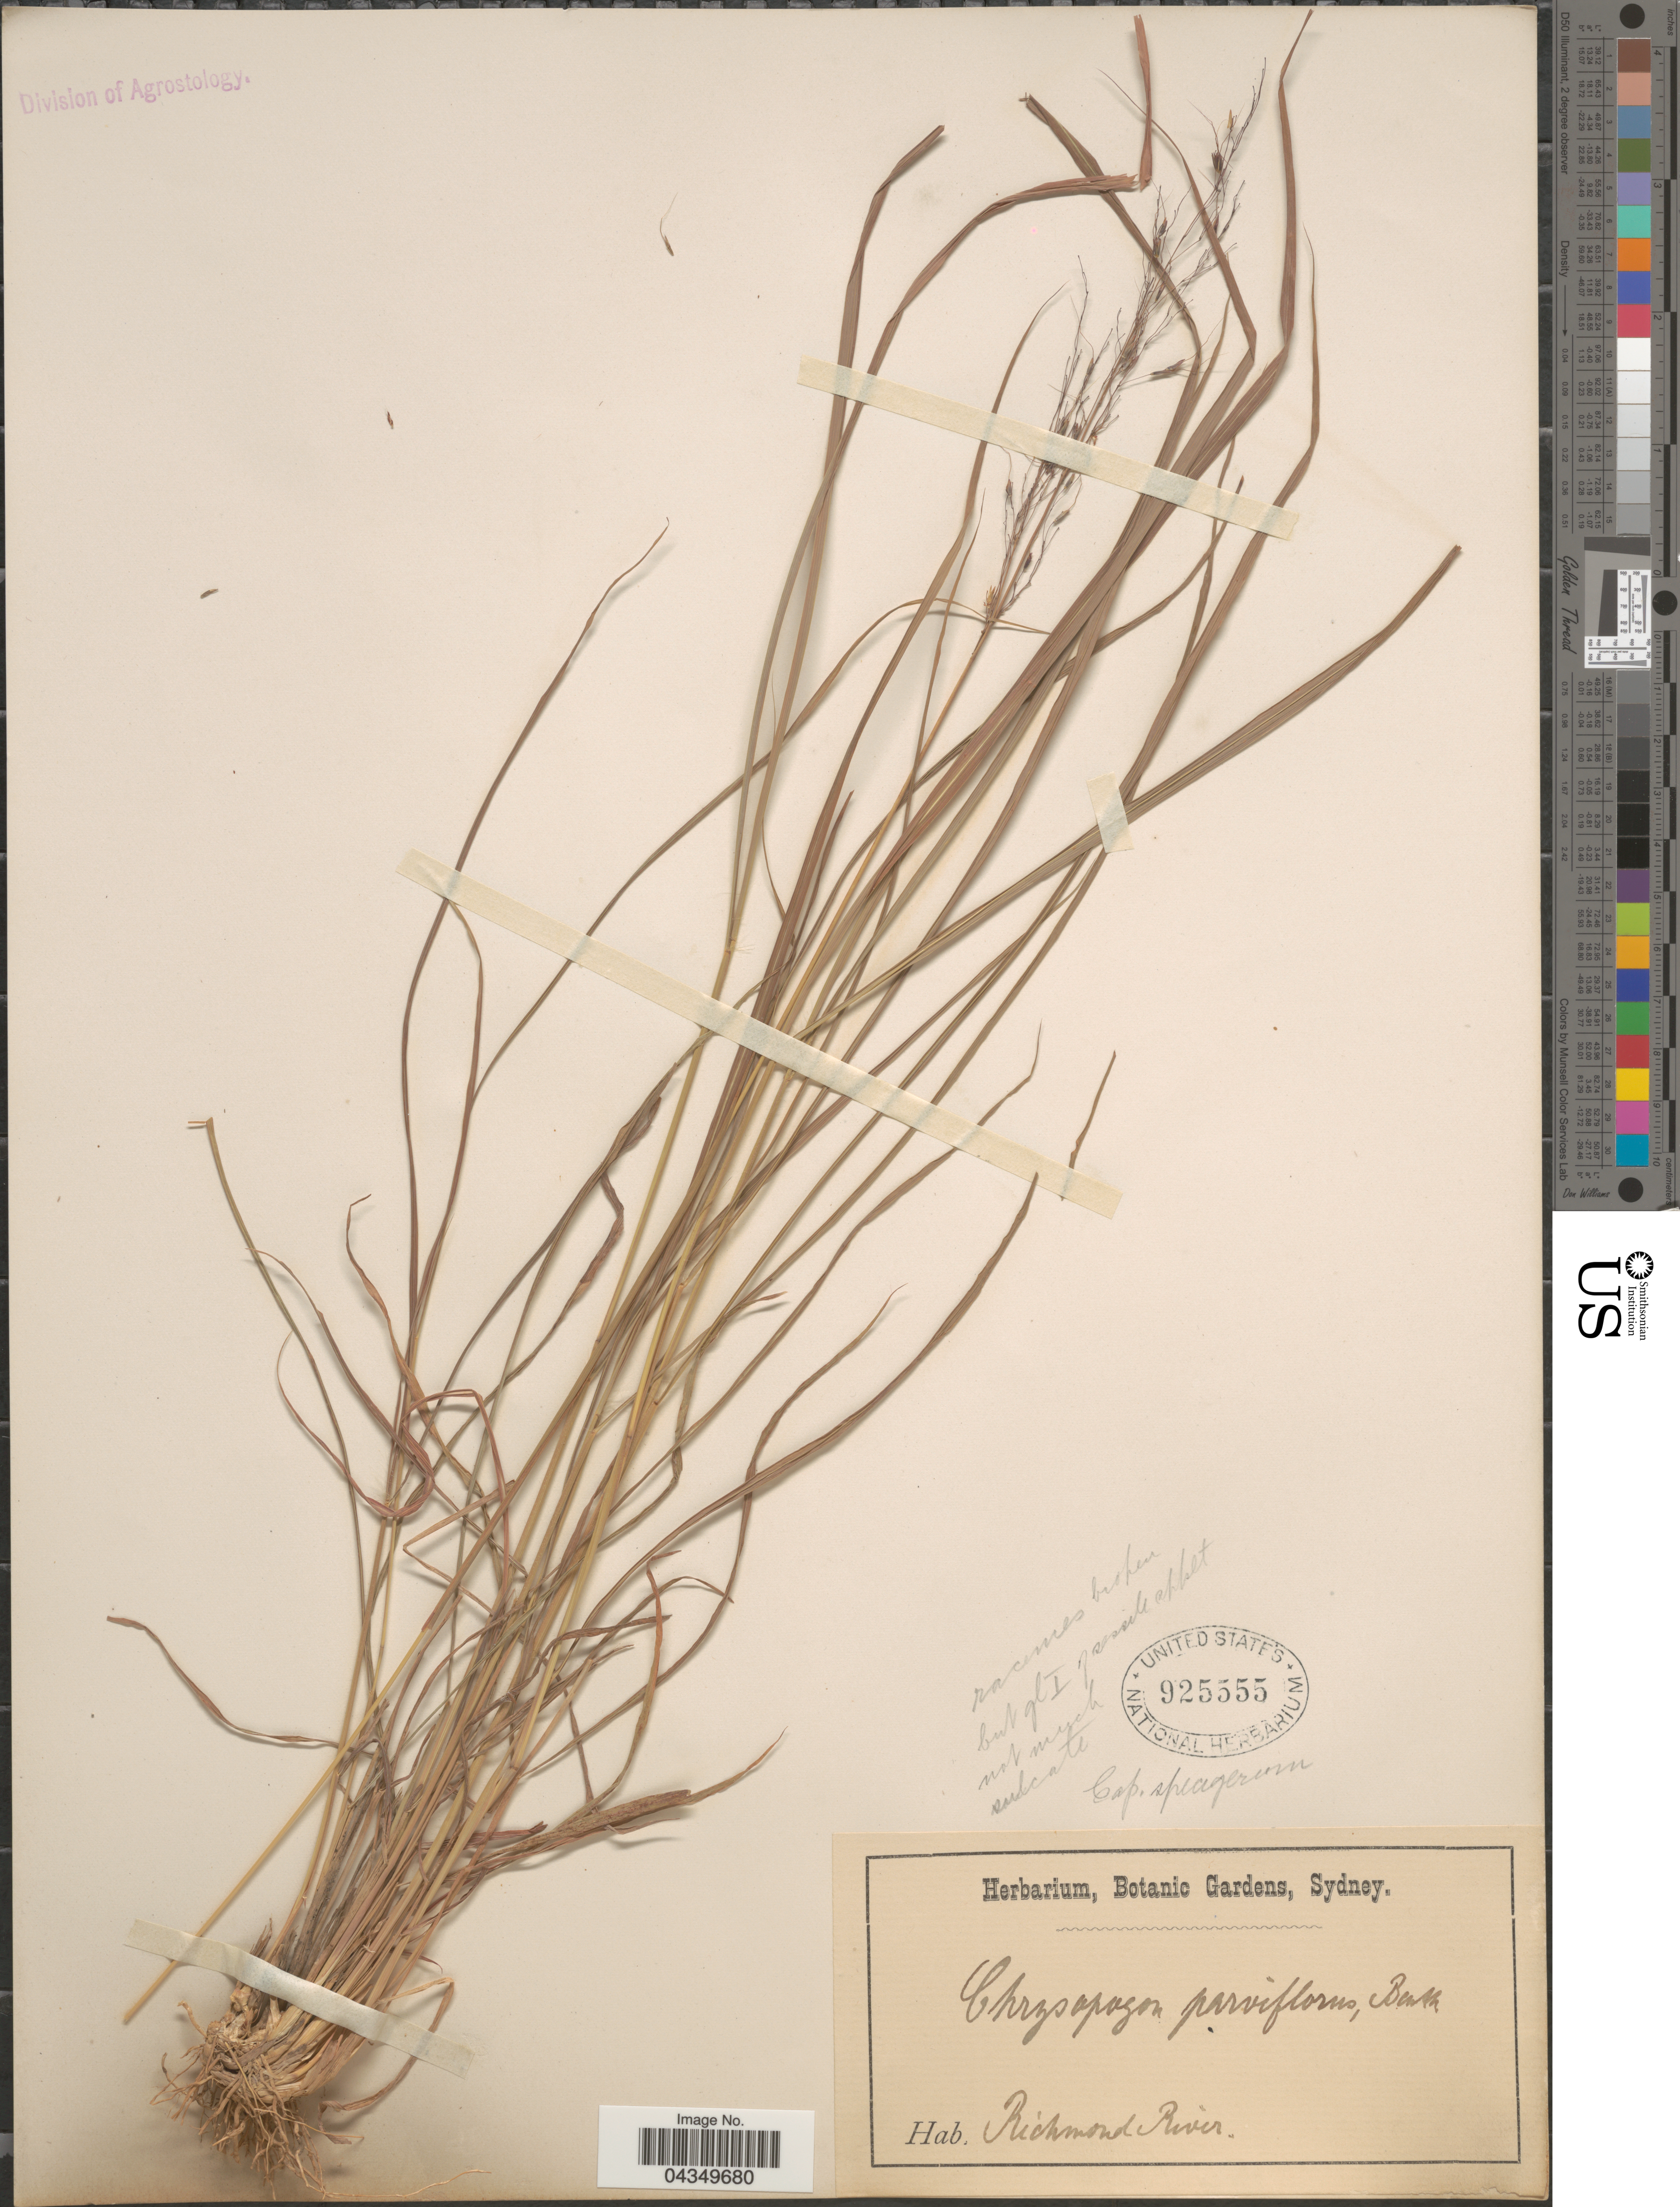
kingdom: Plantae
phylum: Tracheophyta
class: Liliopsida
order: Poales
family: Poaceae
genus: Capillipedium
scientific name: Capillipedium spicigerum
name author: S.T. Blake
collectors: ex herb. Botanic Gardens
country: Australia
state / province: New South Wales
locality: Richmond River.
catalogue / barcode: US 925555